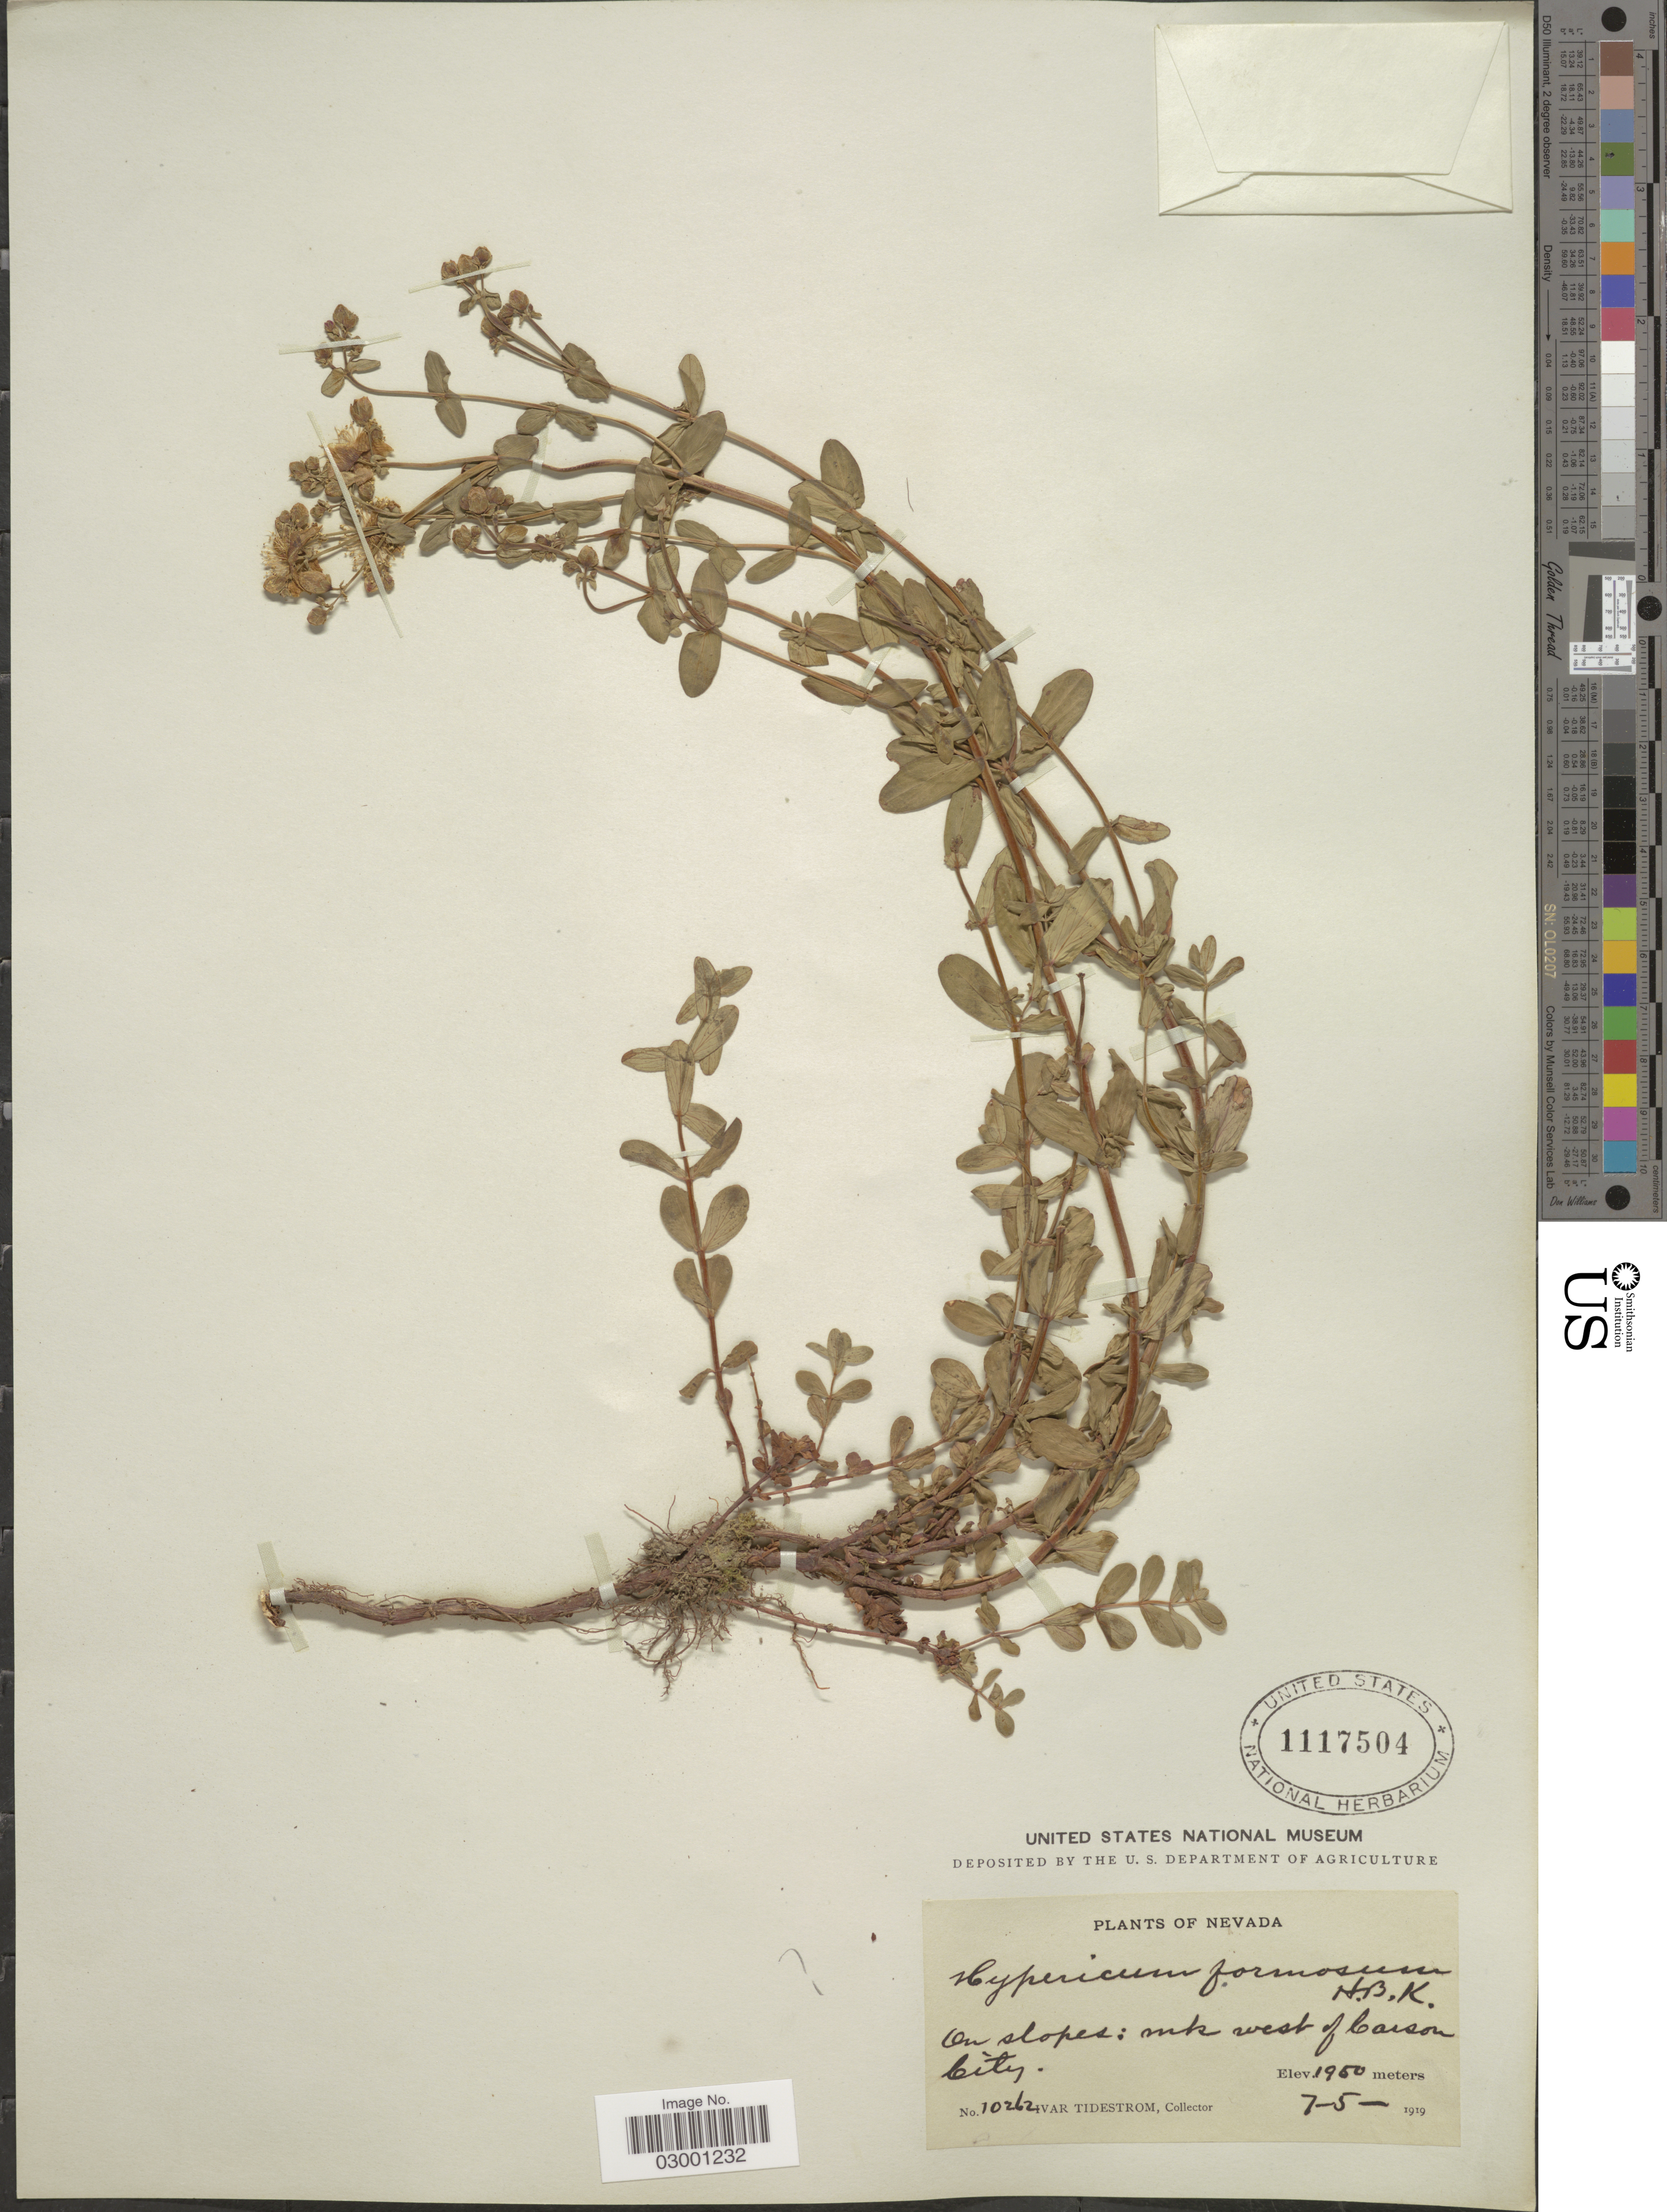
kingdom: Plantae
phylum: Tracheophyta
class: Magnoliopsida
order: Malpighiales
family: Hypericaceae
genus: Hypericum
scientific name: Hypericum formosum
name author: Kunth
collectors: I. F. Tidestrom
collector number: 10262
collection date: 1919-05-07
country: United States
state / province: Nevada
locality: On slopes: mts west of Carson City.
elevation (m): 1950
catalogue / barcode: US 1117504